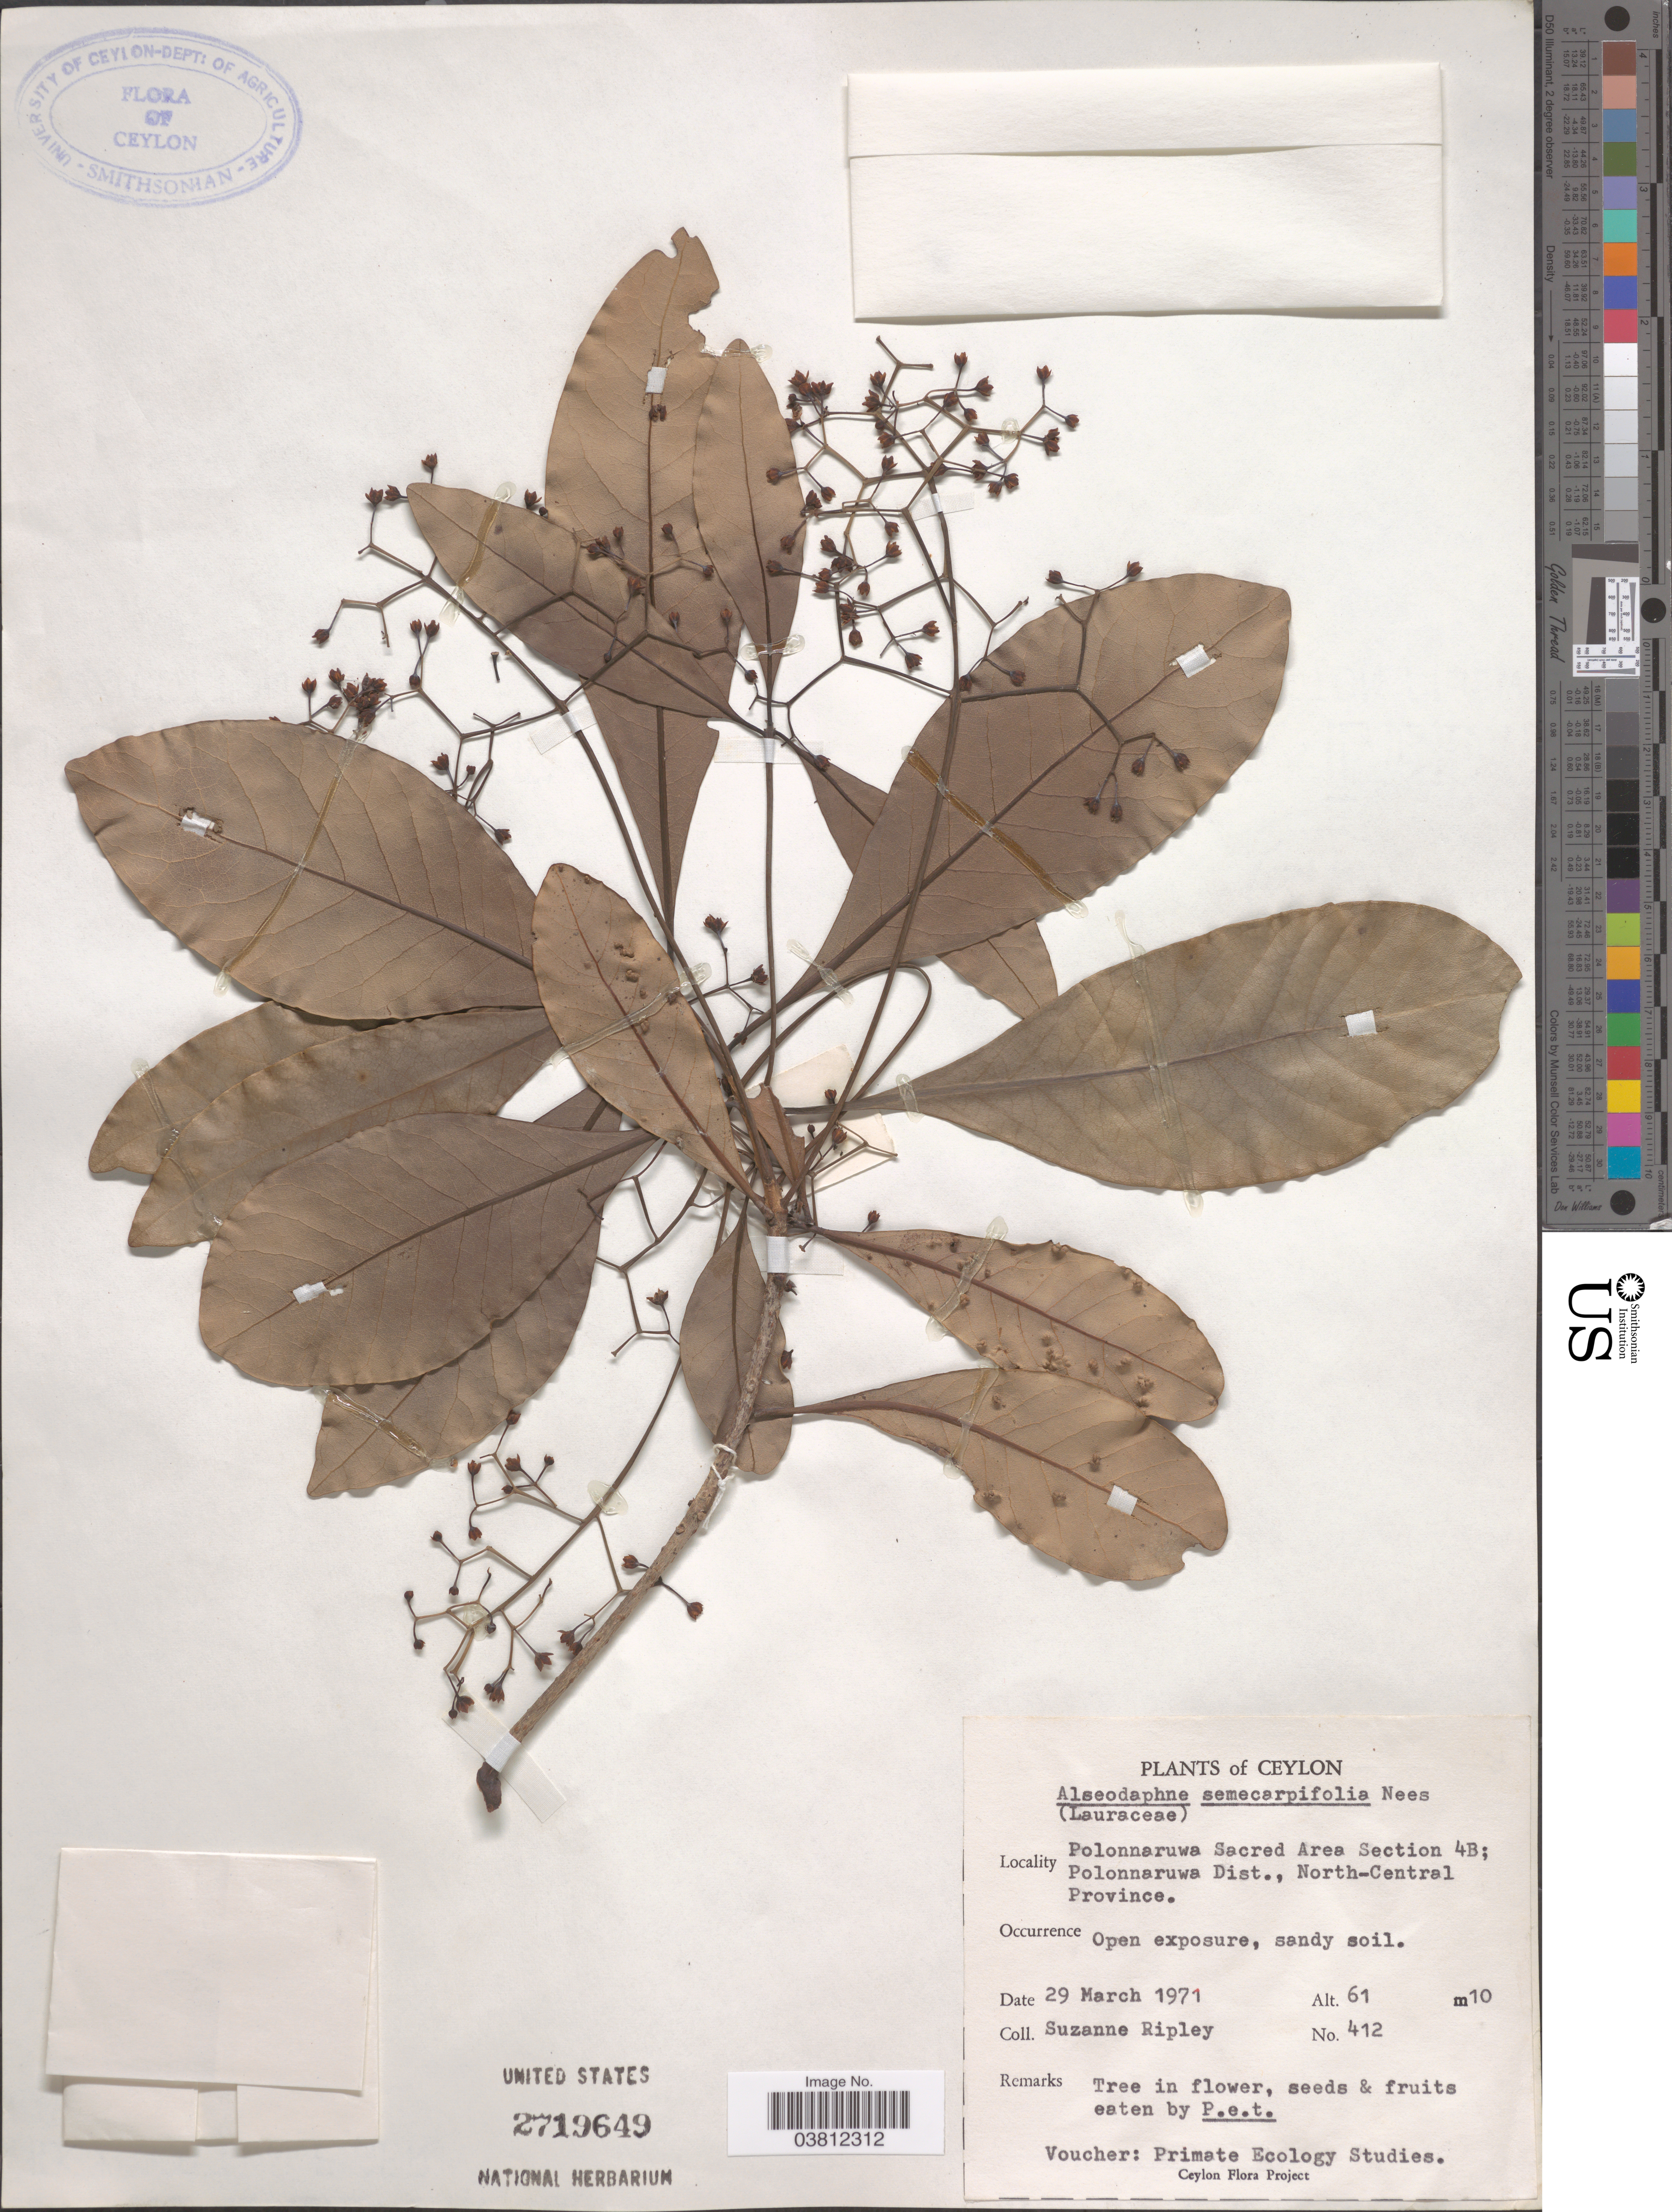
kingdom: Plantae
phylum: Tracheophyta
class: Magnoliopsida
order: Laurales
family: Lauraceae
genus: Alseodaphne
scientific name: Alseodaphne semecarpifolia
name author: Nees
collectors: S. Ripley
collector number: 412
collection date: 1971-03-29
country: Sri Lanka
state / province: North Central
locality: Ceylon. Polonnaruwa Sacred Area Section 4B; Polonnaruwa Dist., North-Central Province.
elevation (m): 61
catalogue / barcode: US 2719649